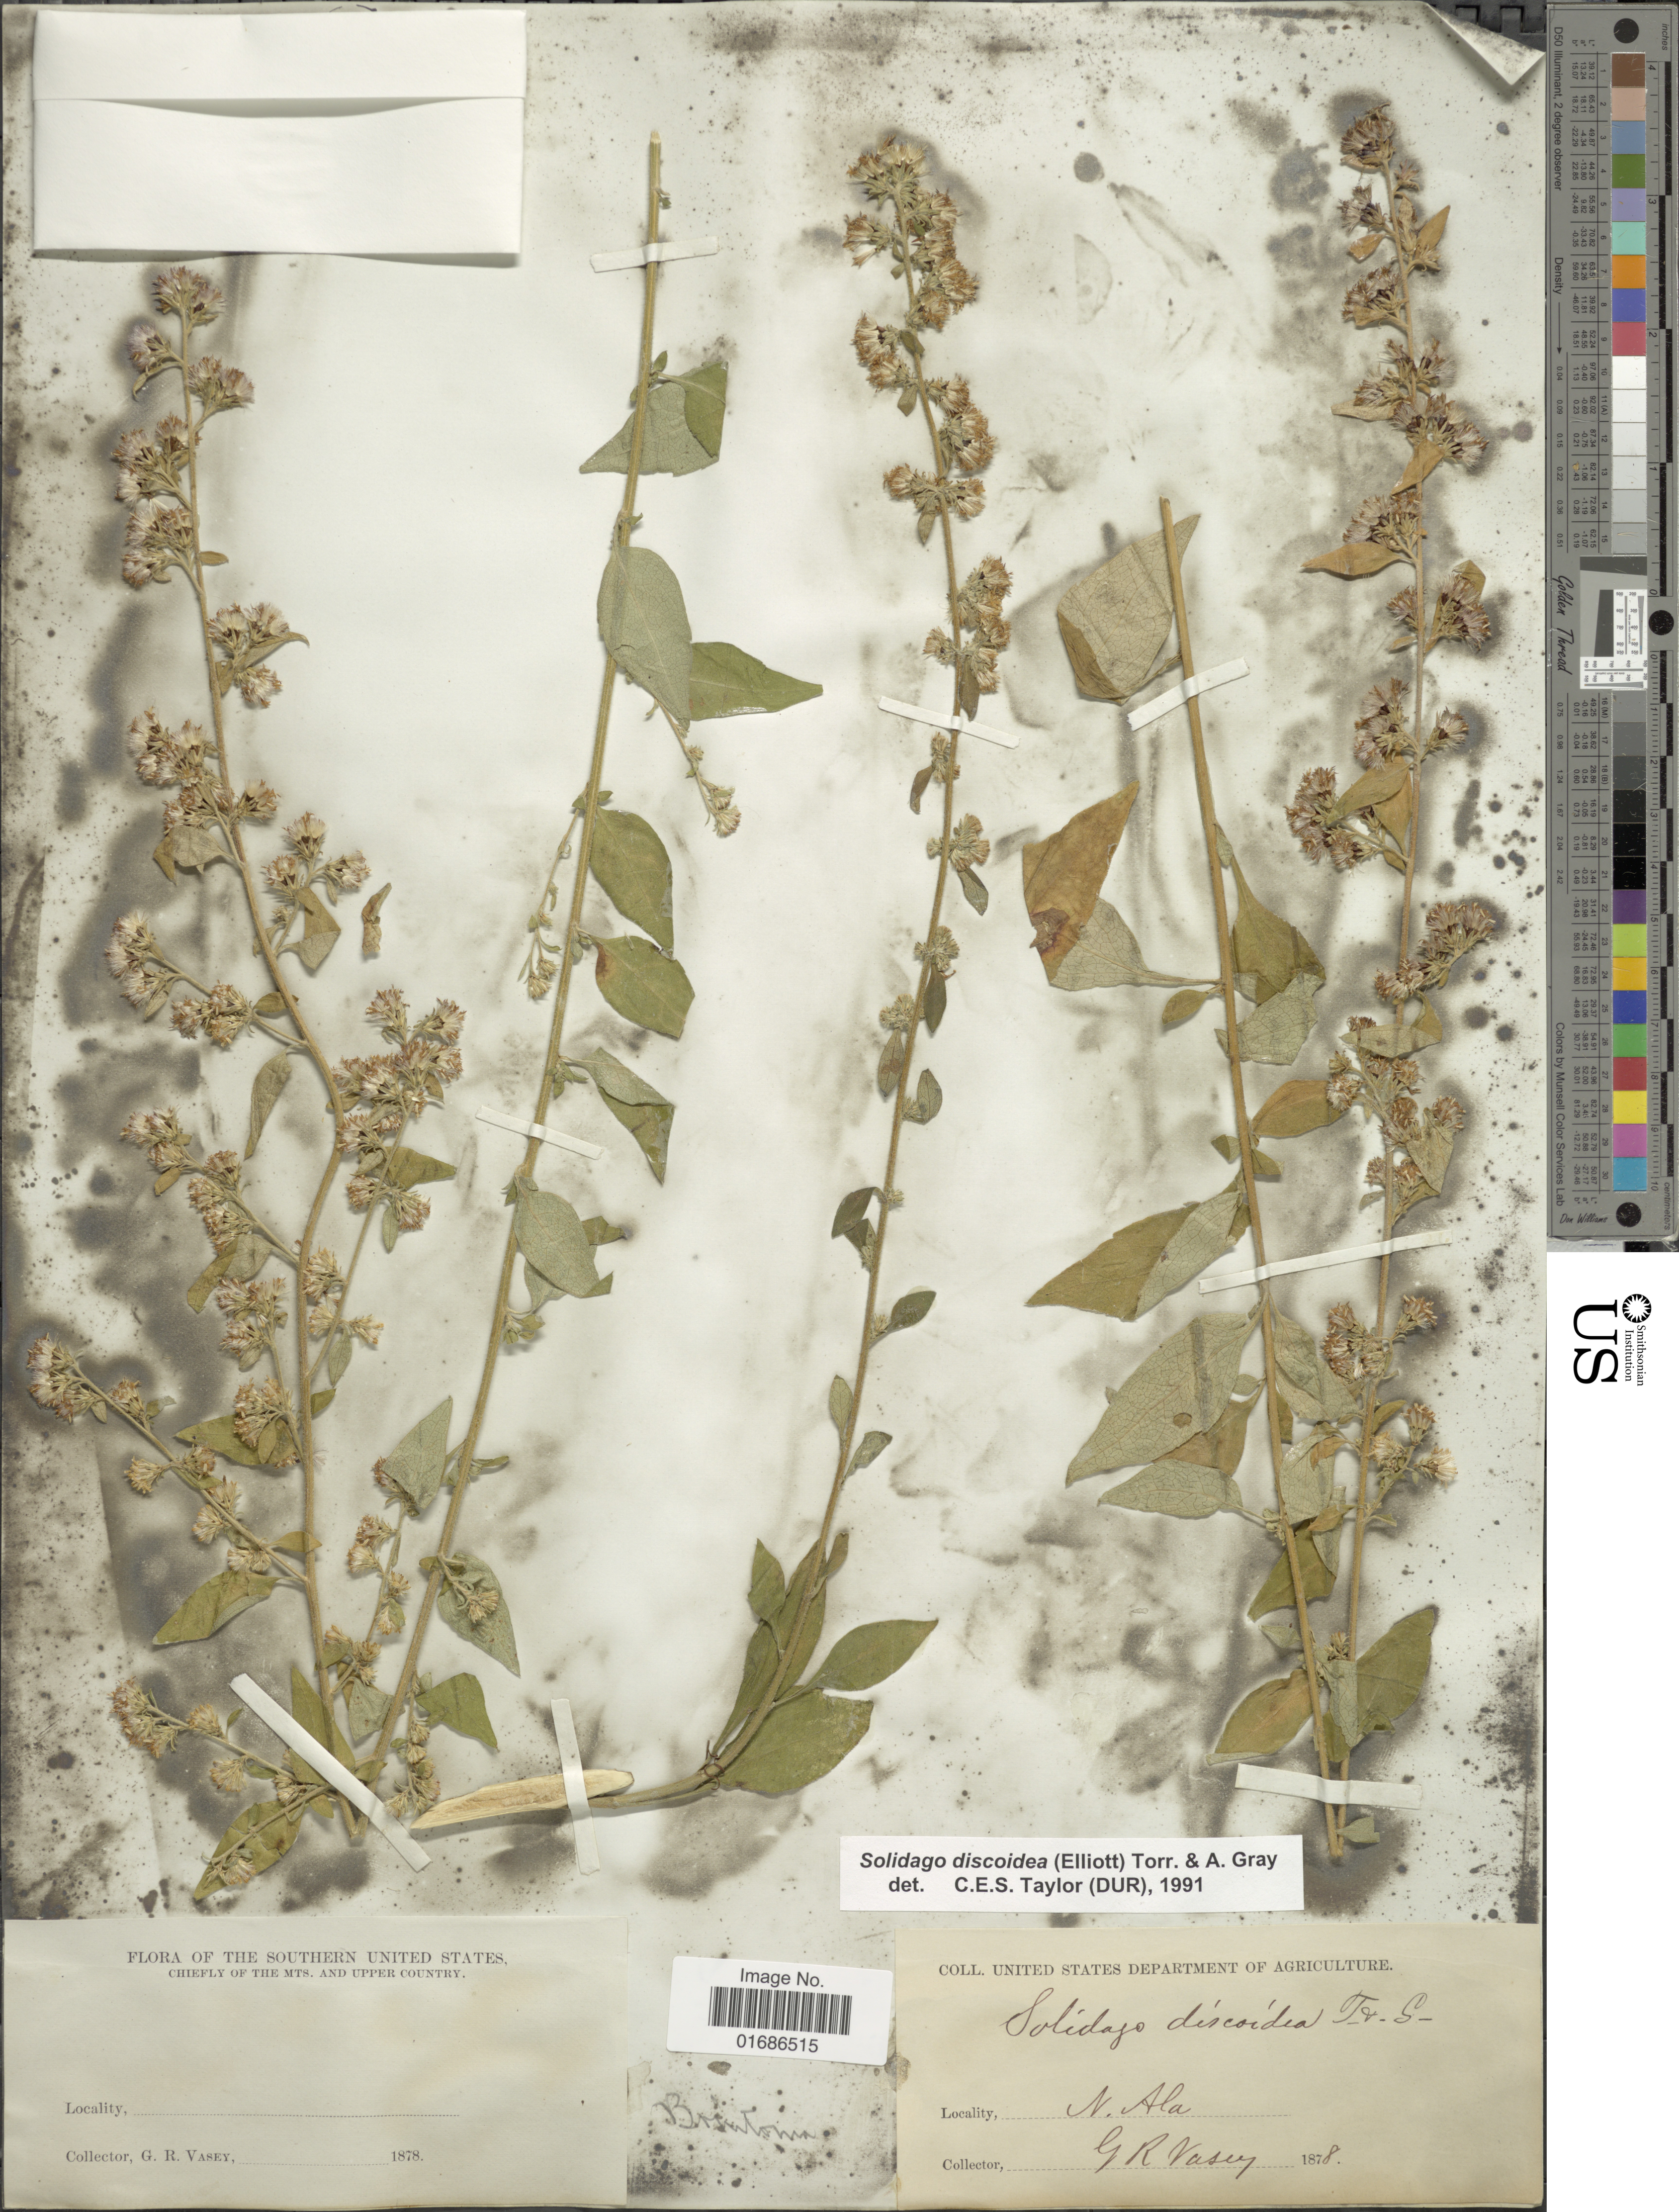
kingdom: Plantae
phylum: Tracheophyta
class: Magnoliopsida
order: Asterales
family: Asteraceae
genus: Solidago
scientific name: Solidago discoidea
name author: (Elliott) Torr. & A. Gray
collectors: G. Vasey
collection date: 1878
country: United States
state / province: Alabama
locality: N. Ala, The Southern United States